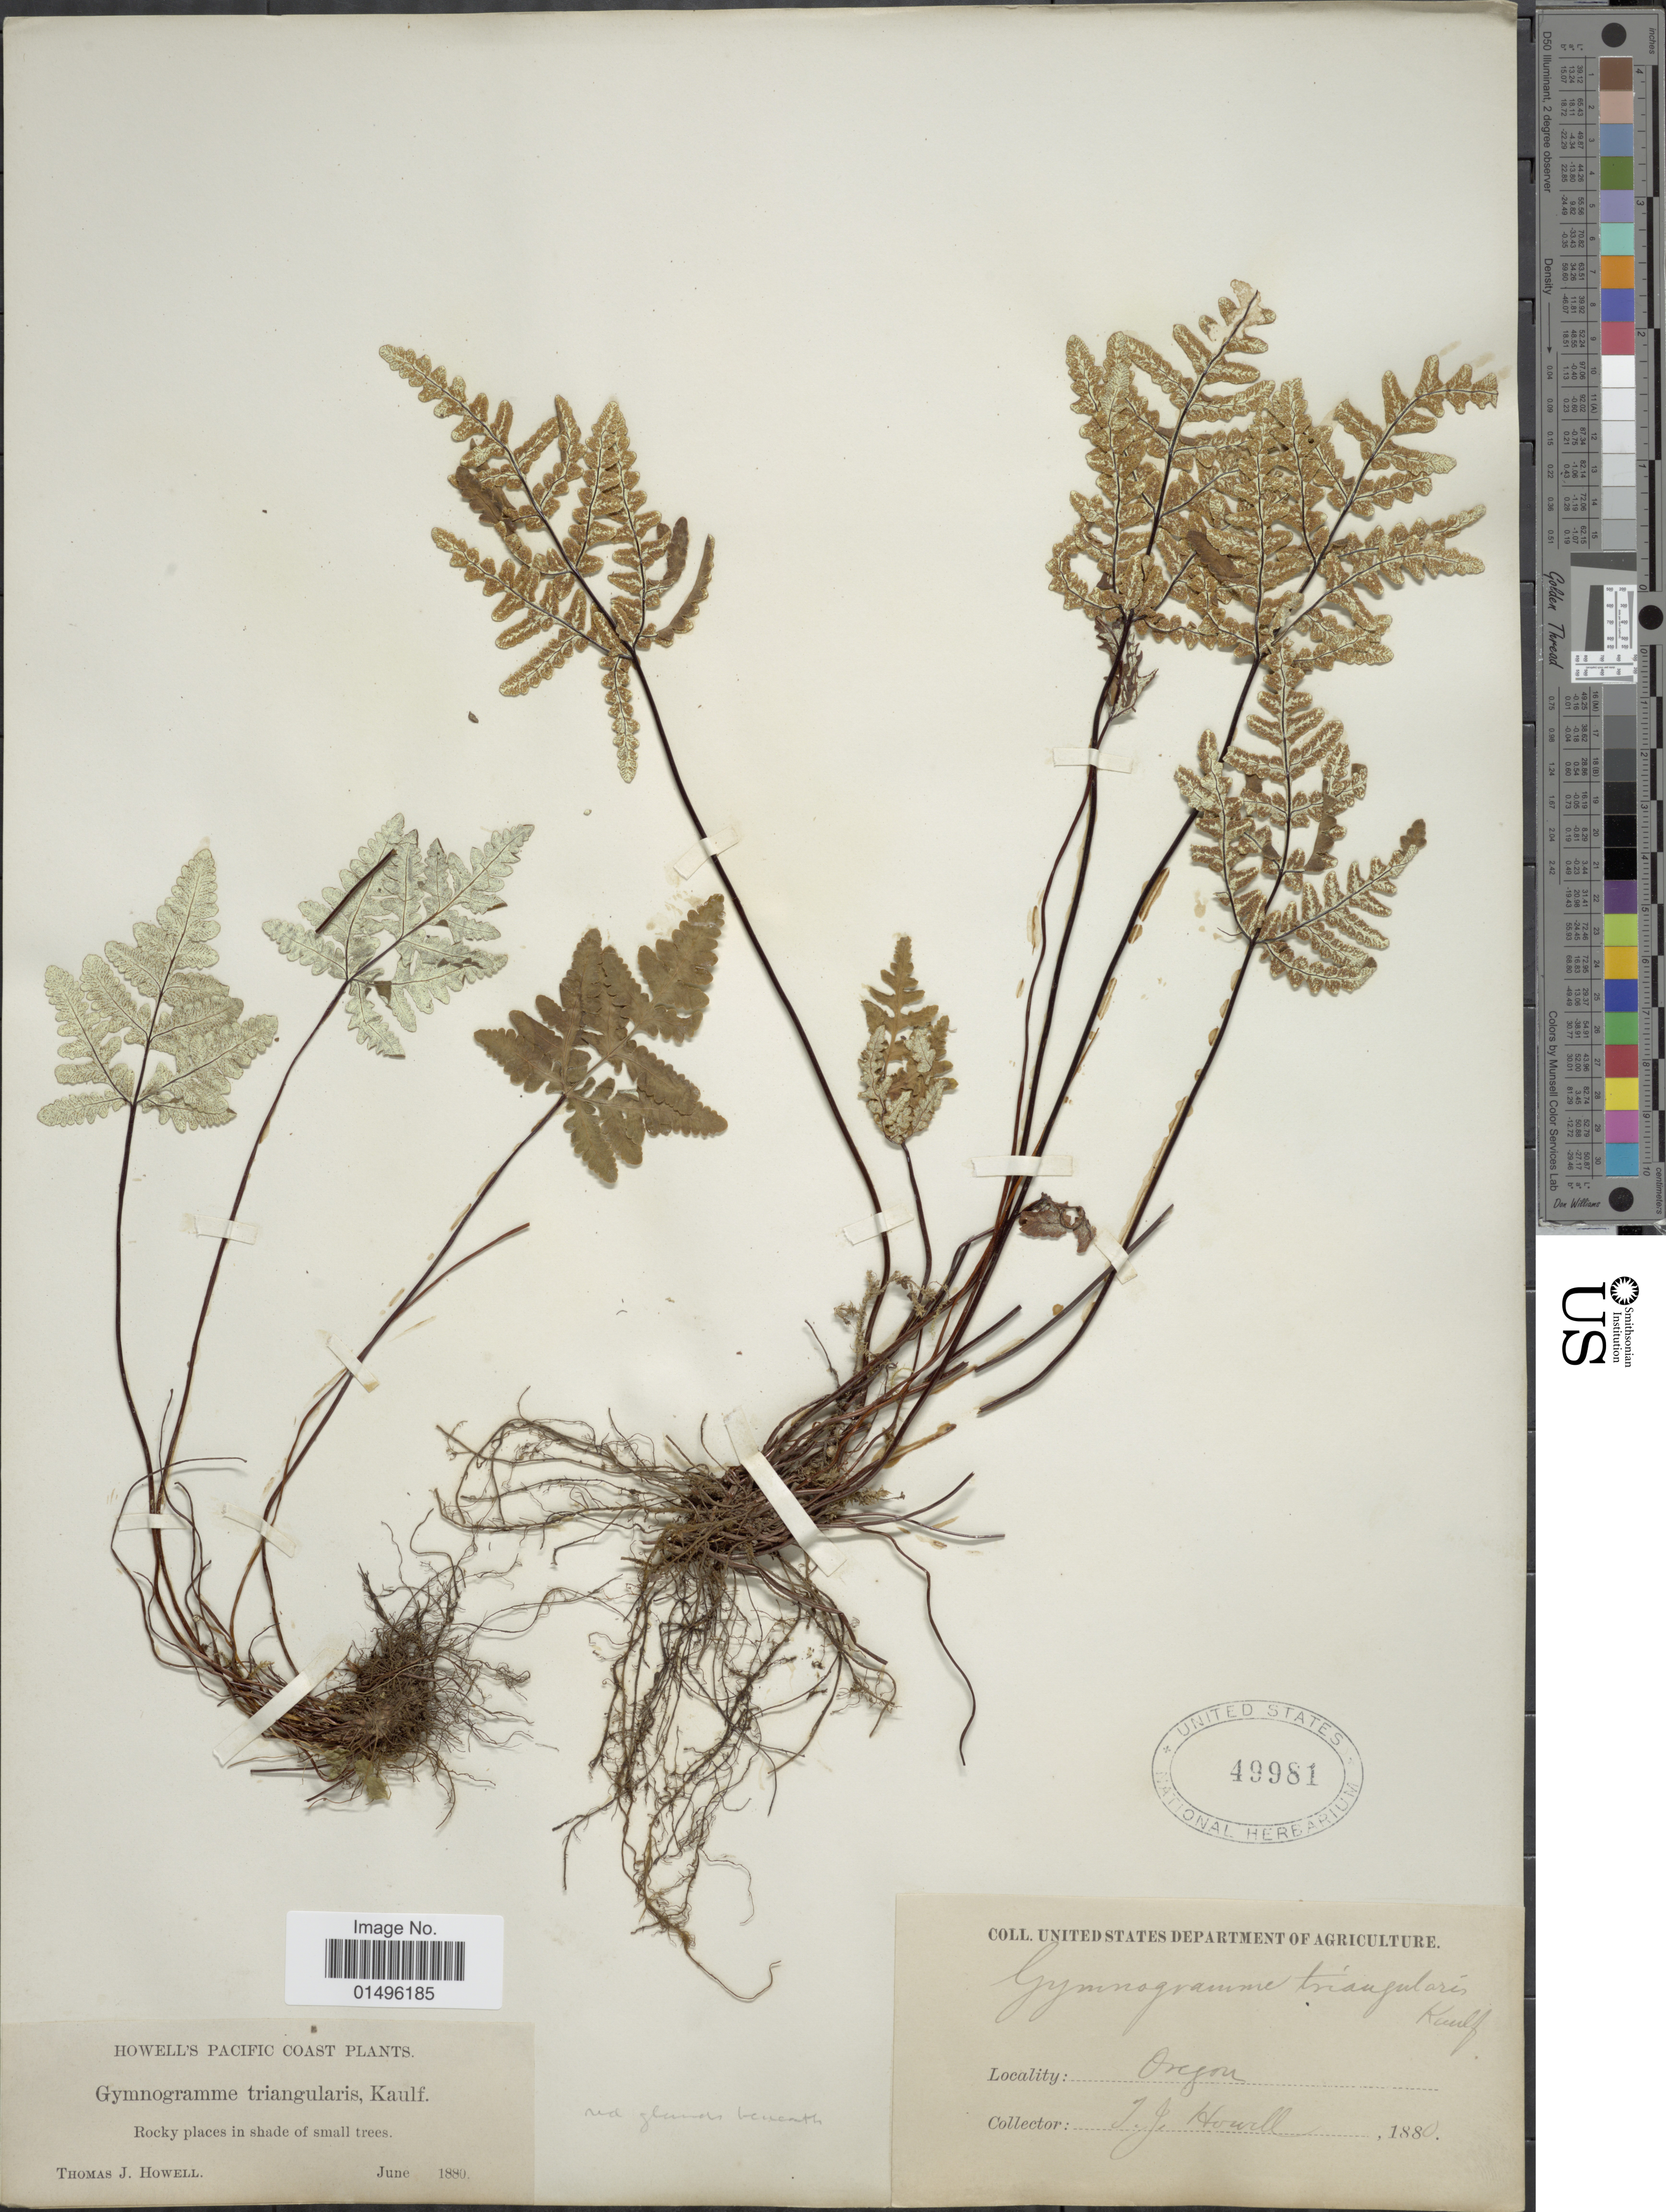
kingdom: Plantae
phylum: Tracheophyta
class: Polypodiopsida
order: Polypodiales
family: Pteridaceae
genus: Pentagramma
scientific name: Pentagramma triangularis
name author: (Kaulf.) Yatsk. et al.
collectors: T. J. Howell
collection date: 1880-06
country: United States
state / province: Oregon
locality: Oregon, Rocky places in shade of small trees.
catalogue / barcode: US 49981